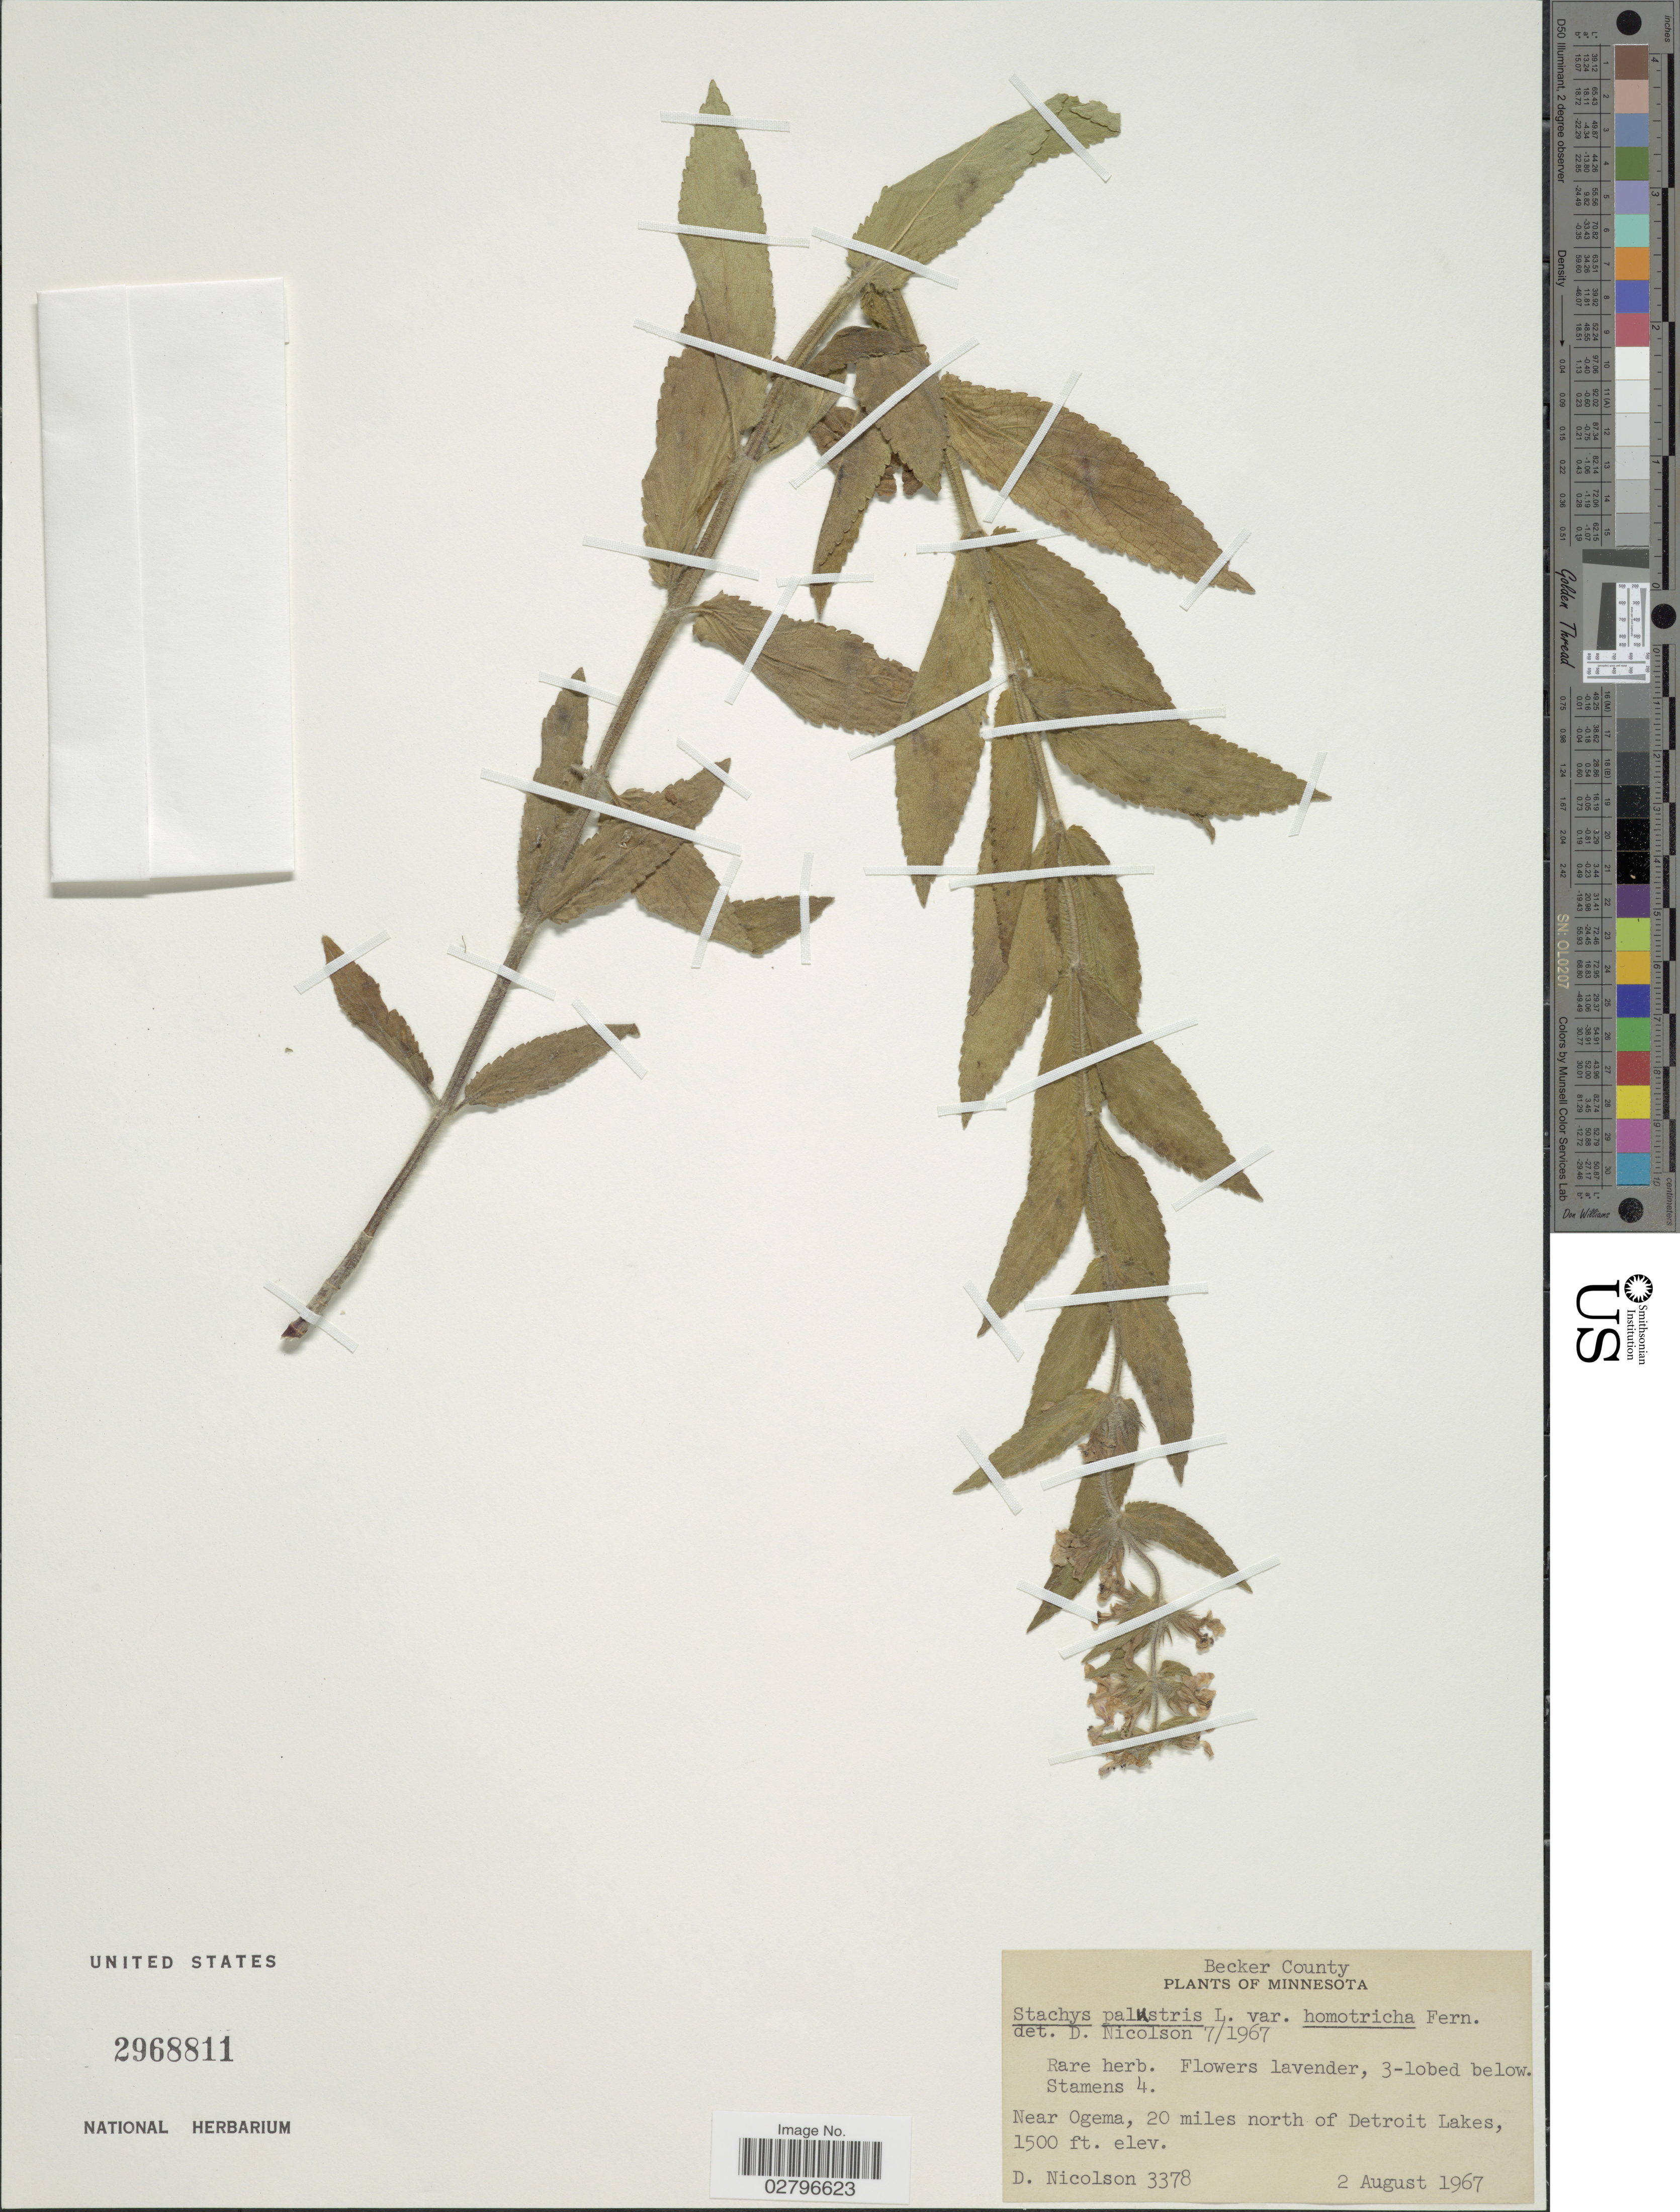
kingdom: Plantae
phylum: Tracheophyta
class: Magnoliopsida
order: Lamiales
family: Lamiaceae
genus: Stachys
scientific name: Stachys palustris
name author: L.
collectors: D. H. Nicolson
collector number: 3378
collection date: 1967-08-02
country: United States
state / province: Minnesota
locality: Becker County. Near Ogema, 20 miles north of Detroit Lakes.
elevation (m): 457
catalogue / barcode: US 2968811